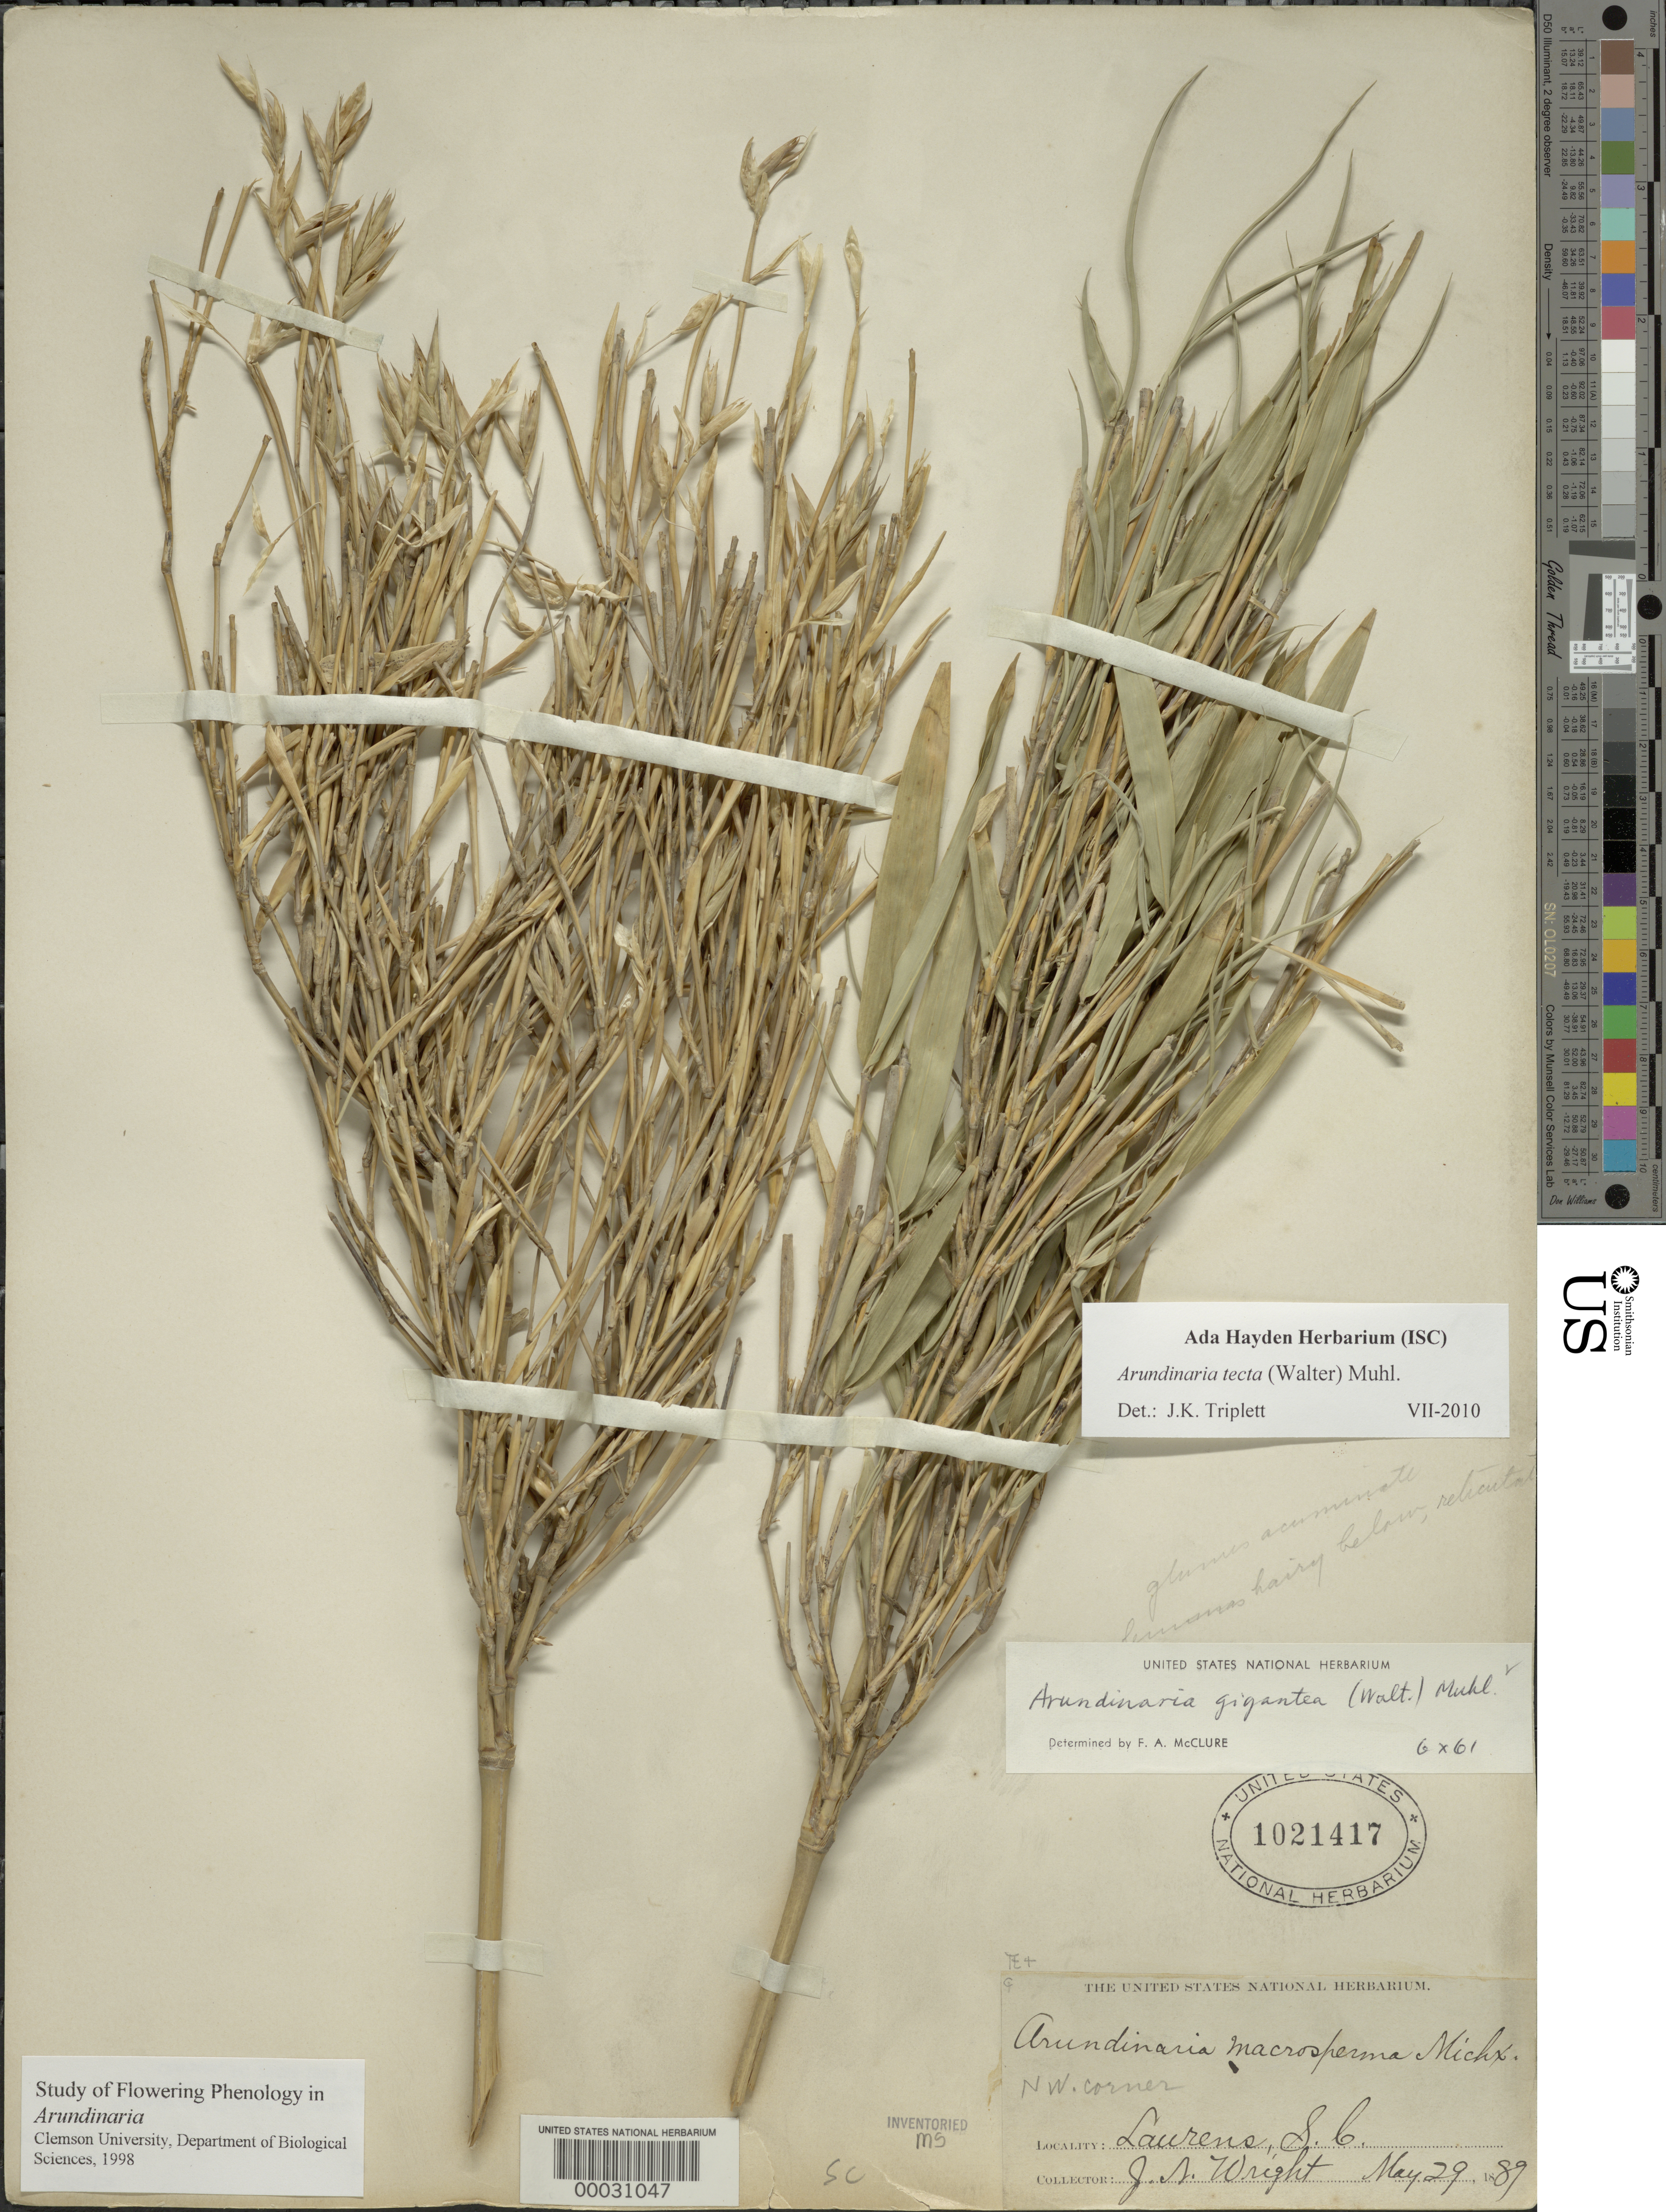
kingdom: Plantae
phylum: Tracheophyta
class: Liliopsida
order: Poales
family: Poaceae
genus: Arundinaria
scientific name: Arundinaria tecta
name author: (Walter) Muhl.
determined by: Triplett, J. K.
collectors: J. S. Wright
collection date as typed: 29 May 1889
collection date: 1889-05-29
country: United States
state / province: South Carolina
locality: Laurens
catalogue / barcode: US 1021417